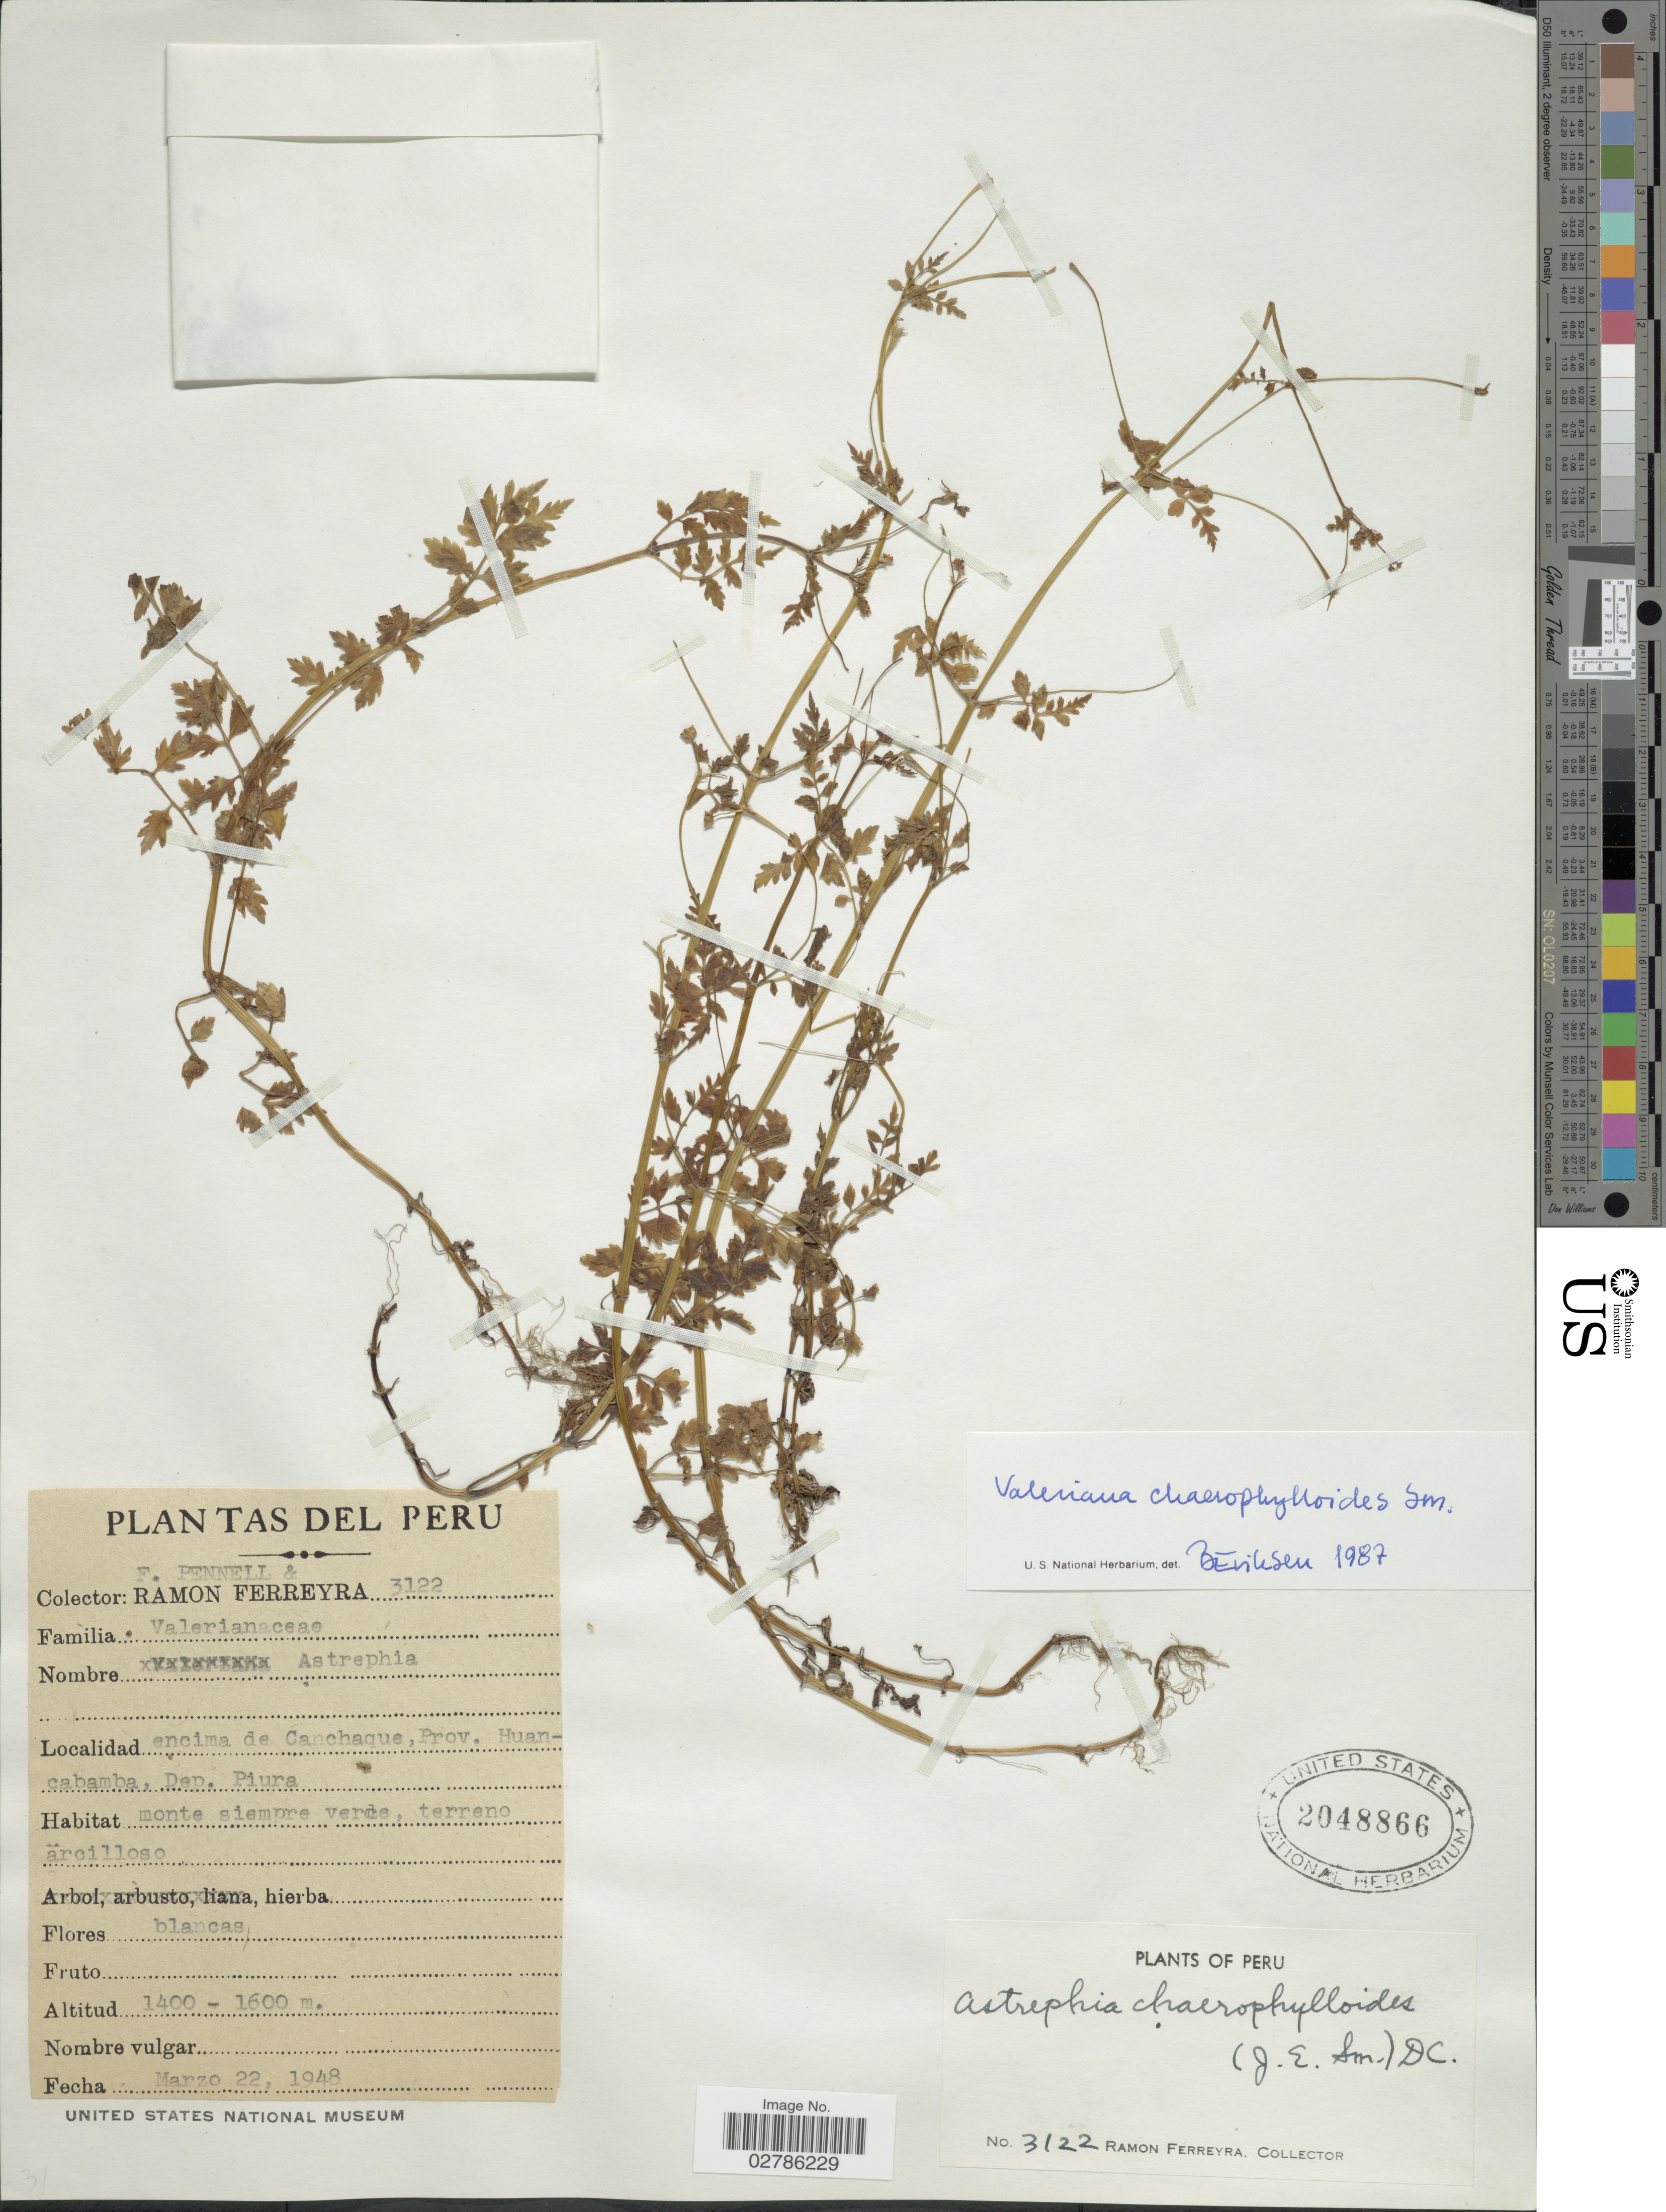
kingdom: Plantae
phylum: Tracheophyta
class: Magnoliopsida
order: Dipsacales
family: Caprifoliaceae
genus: Astrephia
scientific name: Astrephia chaerophylloides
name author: (Sm.) DC.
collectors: F. W. Pennell & R. A. Ferreyra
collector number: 3122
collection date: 1948-03-22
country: Peru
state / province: Piura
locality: Encima de Canchaque, Prov. Huancabamba, Dep. Piura.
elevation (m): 1400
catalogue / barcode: US 2048866